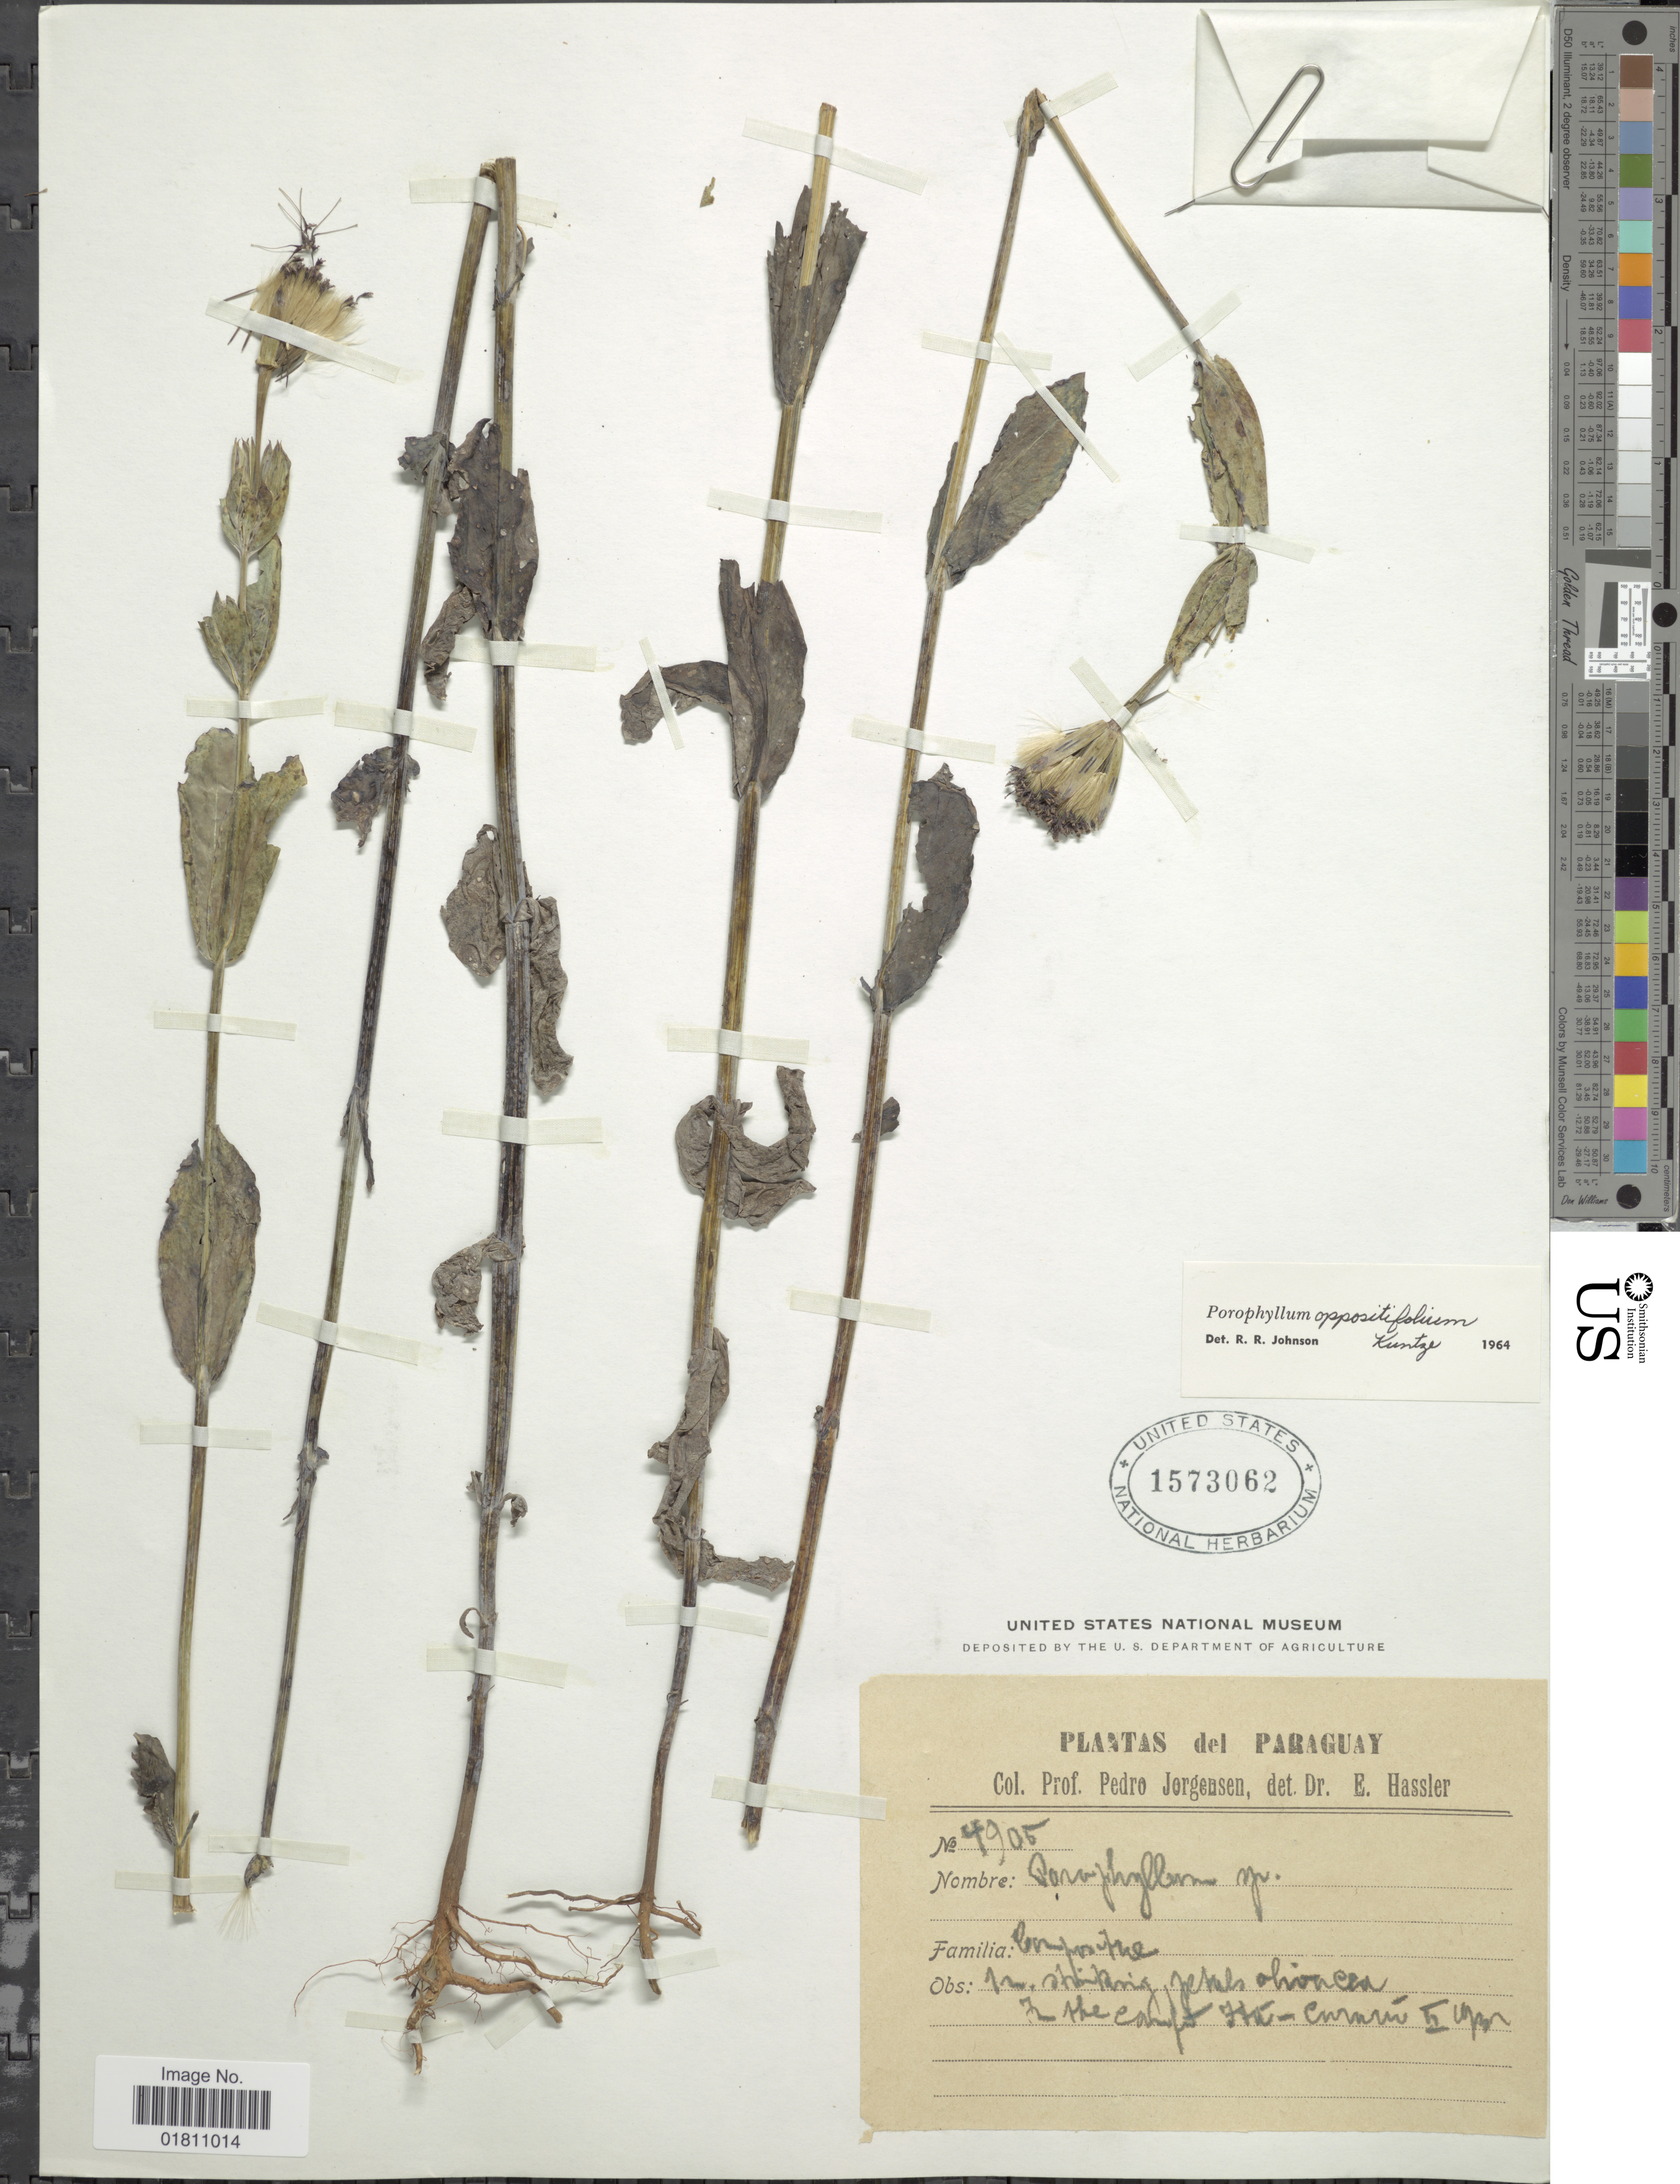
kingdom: Plantae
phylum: Tracheophyta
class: Magnoliopsida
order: Asterales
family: Asteraceae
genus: Porophyllum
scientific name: Porophyllum platyphyllum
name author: Chodat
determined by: Anzuinelli, M.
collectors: P. Jörgensen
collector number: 4905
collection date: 1932-02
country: Paraguay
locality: In the campo Ihú - Curuzú.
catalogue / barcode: US 1573062